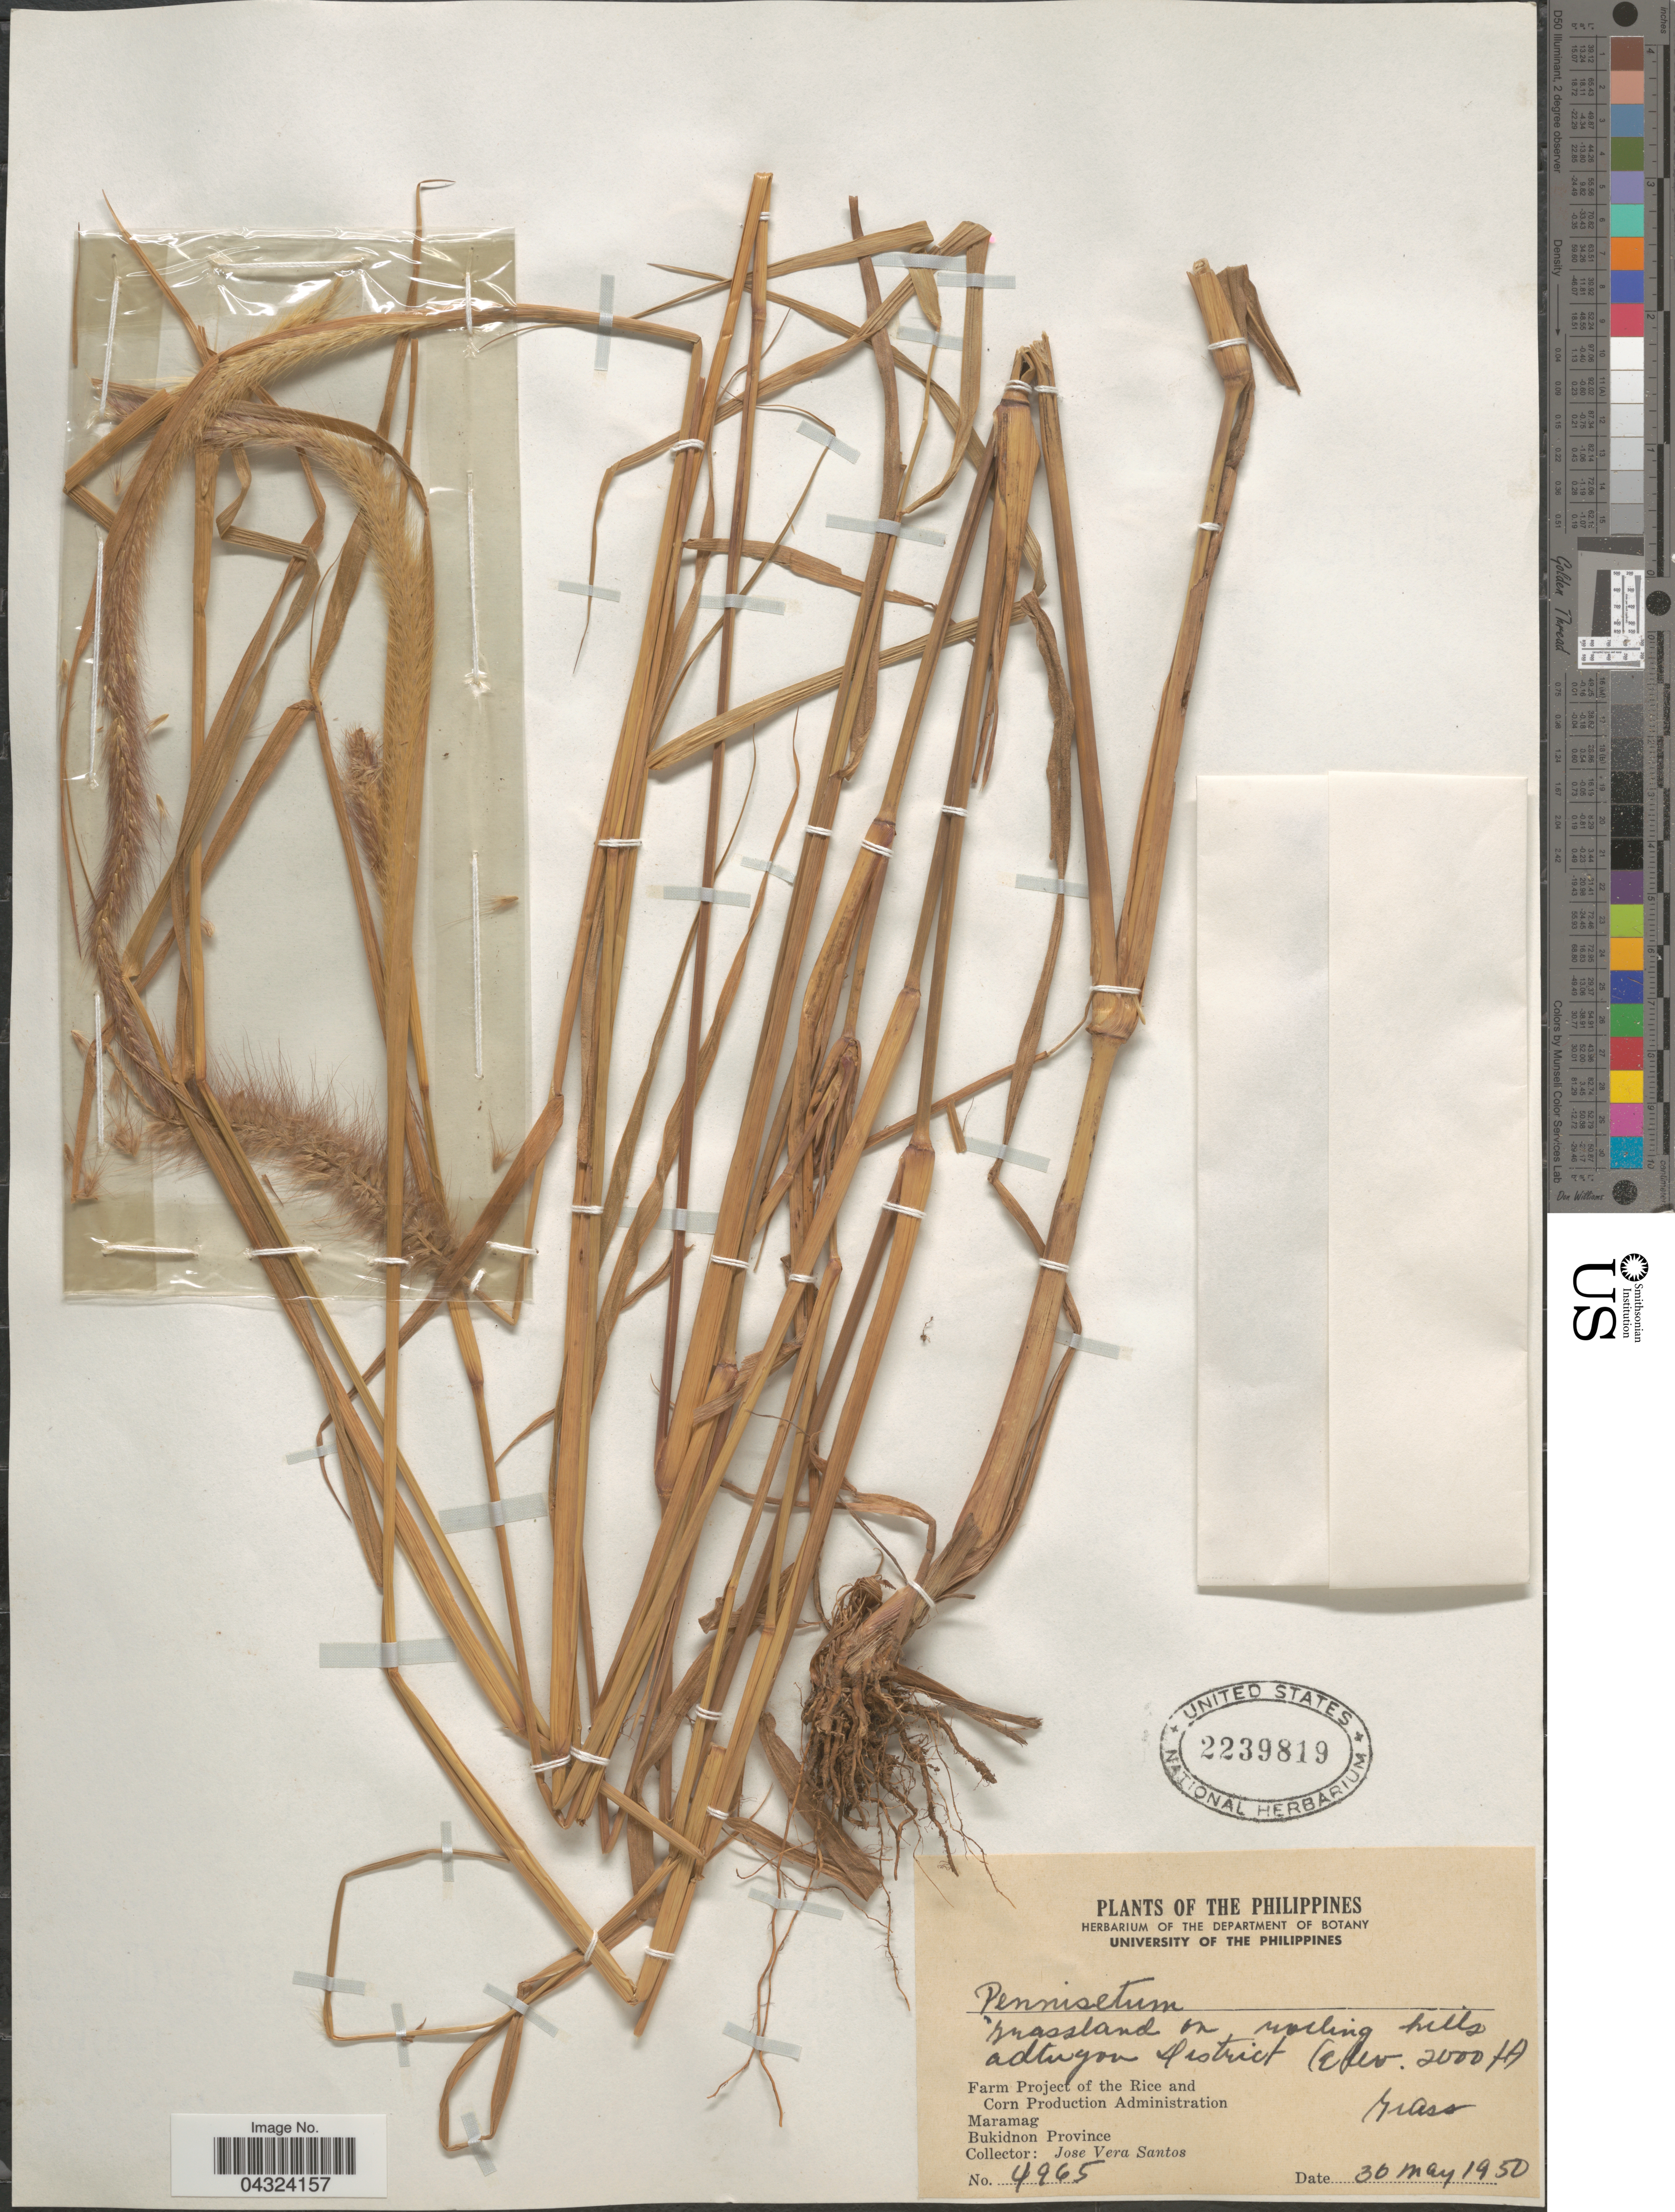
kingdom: Plantae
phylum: Tracheophyta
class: Liliopsida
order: Poales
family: Poaceae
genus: Cenchrus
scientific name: Cenchrus sp.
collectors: J. Santos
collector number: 4965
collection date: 1950-05-30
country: Philippines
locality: Grassland on rolling hills. Adtuyon District. Maramag. Bukidnon Province.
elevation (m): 610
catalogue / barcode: US 2239819